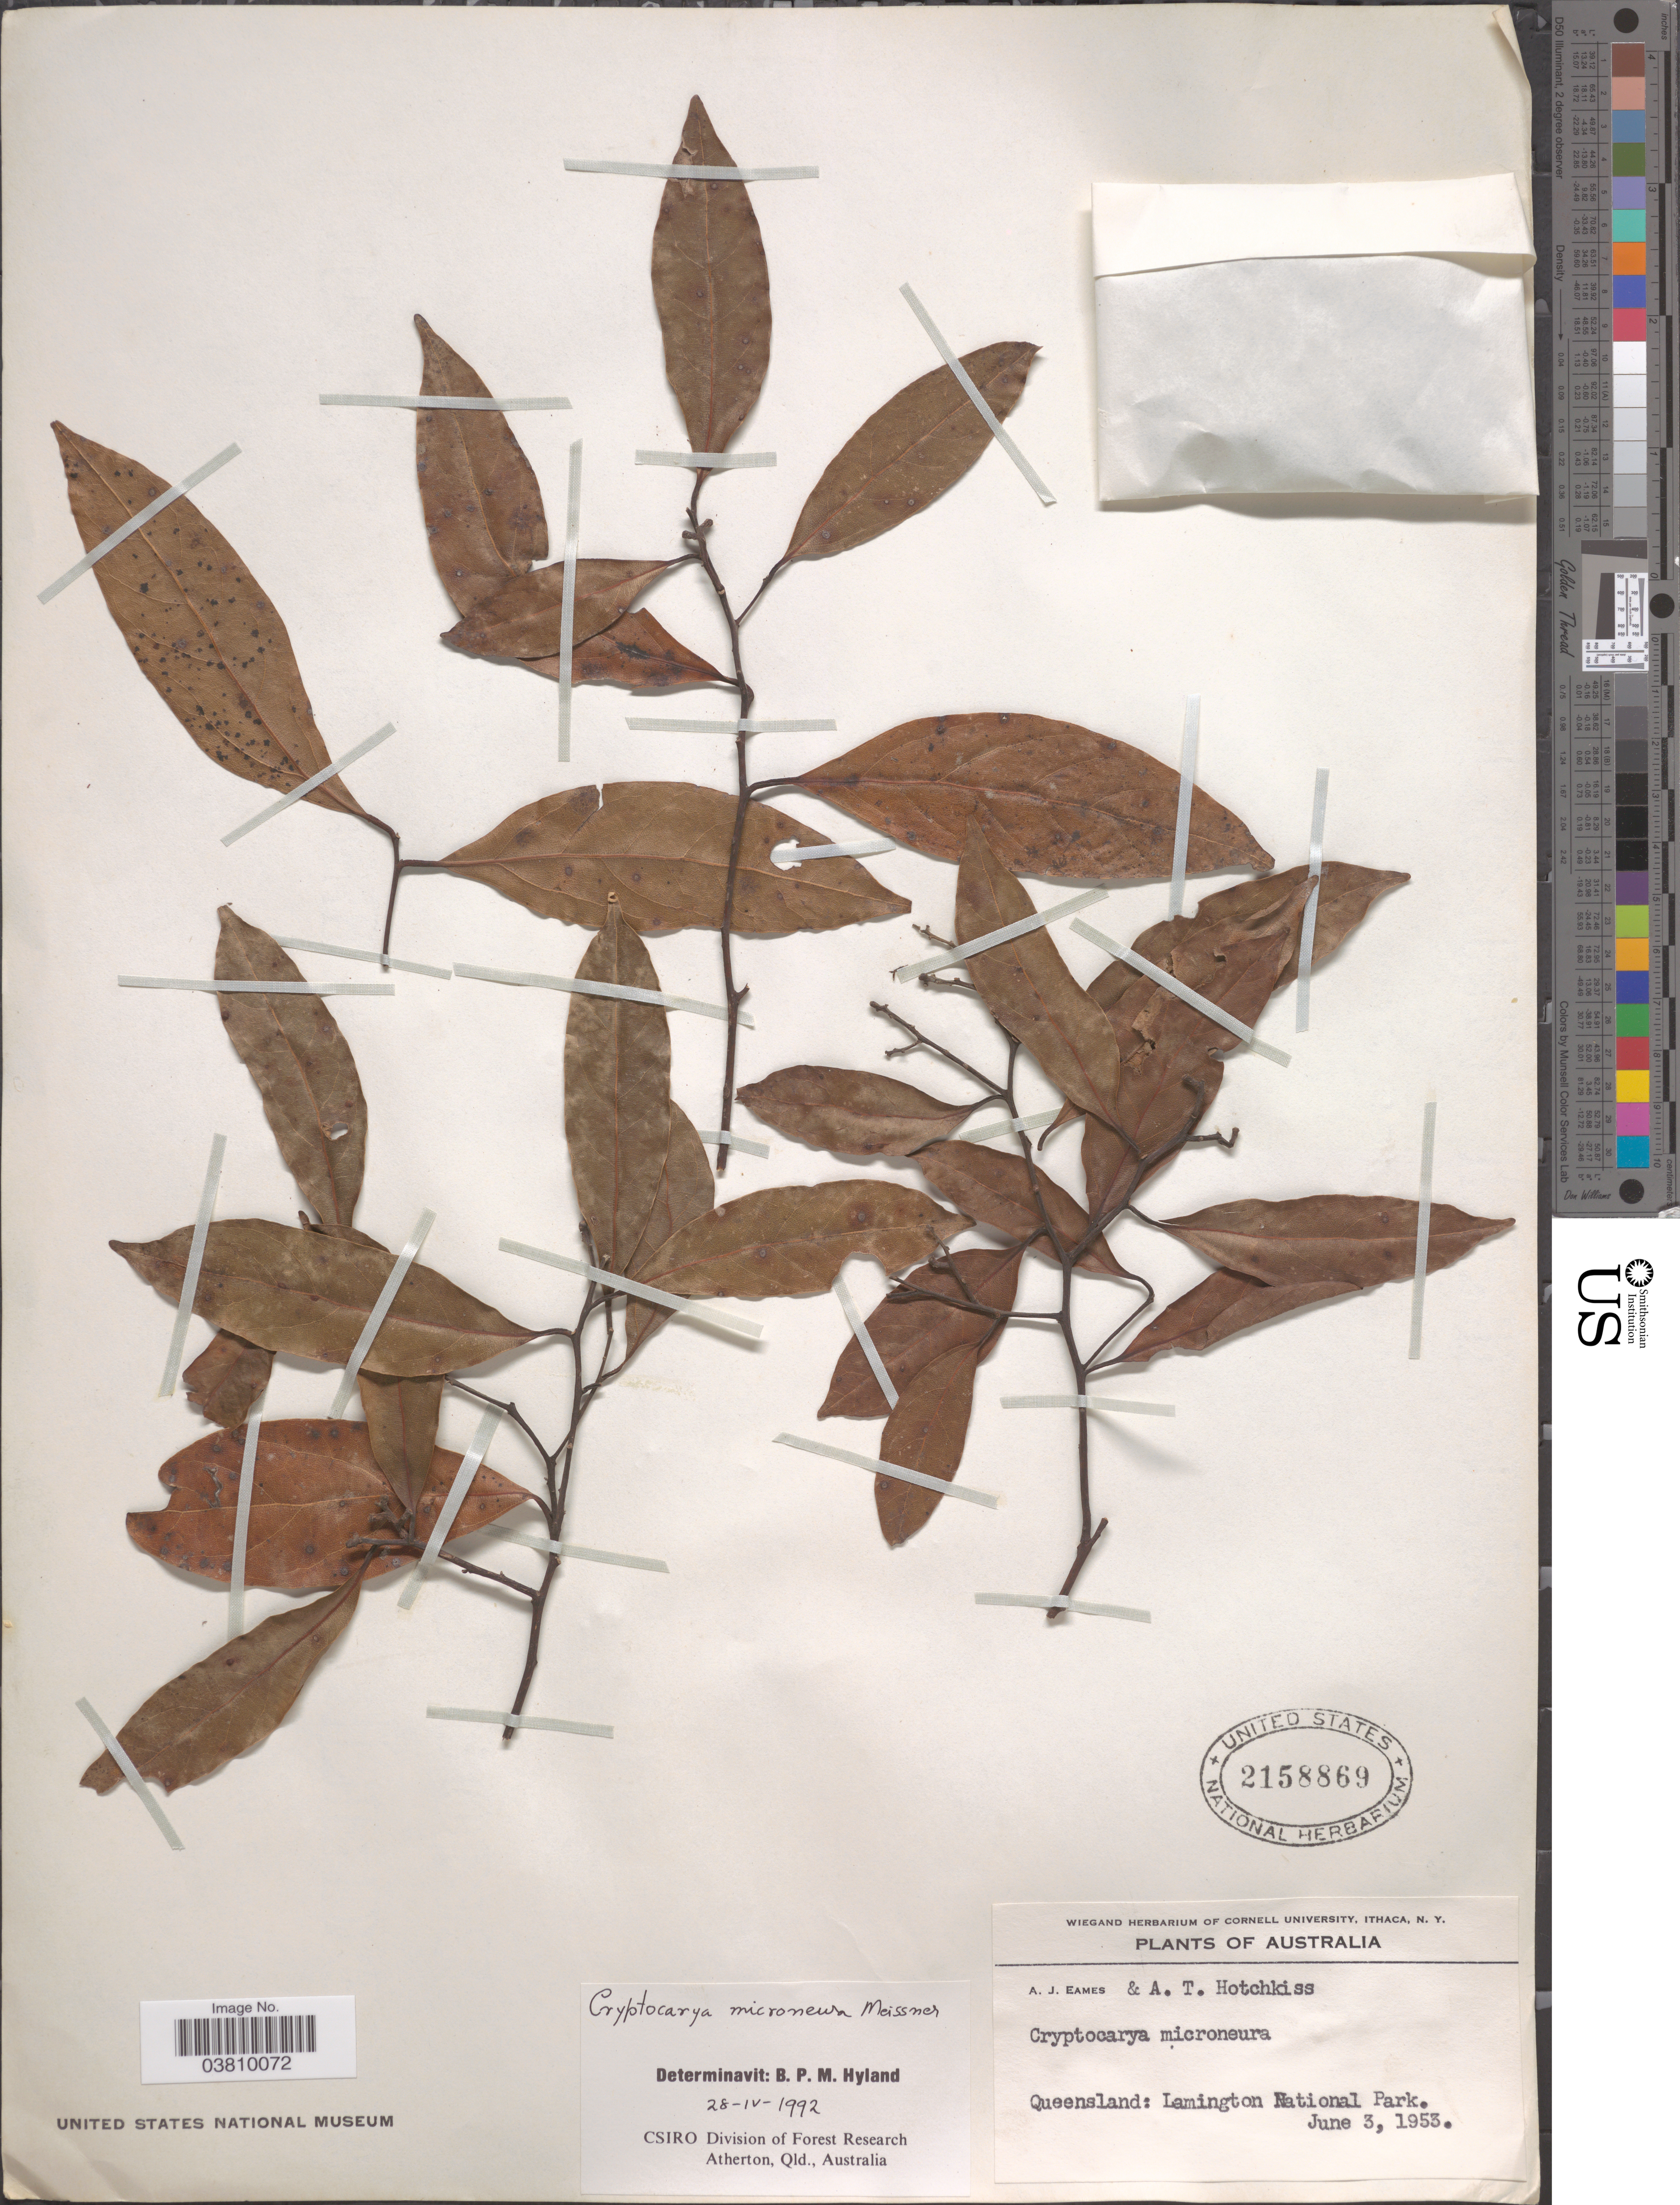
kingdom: Plantae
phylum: Tracheophyta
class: Magnoliopsida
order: Laurales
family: Lauraceae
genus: Cryptocarya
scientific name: Cryptocarya microneura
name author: Meisn.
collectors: A. J. Eames & A. Hotchkiss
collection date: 1953-06-03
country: Australia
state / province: Queensland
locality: Lamington National Park.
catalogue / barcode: US 2158869